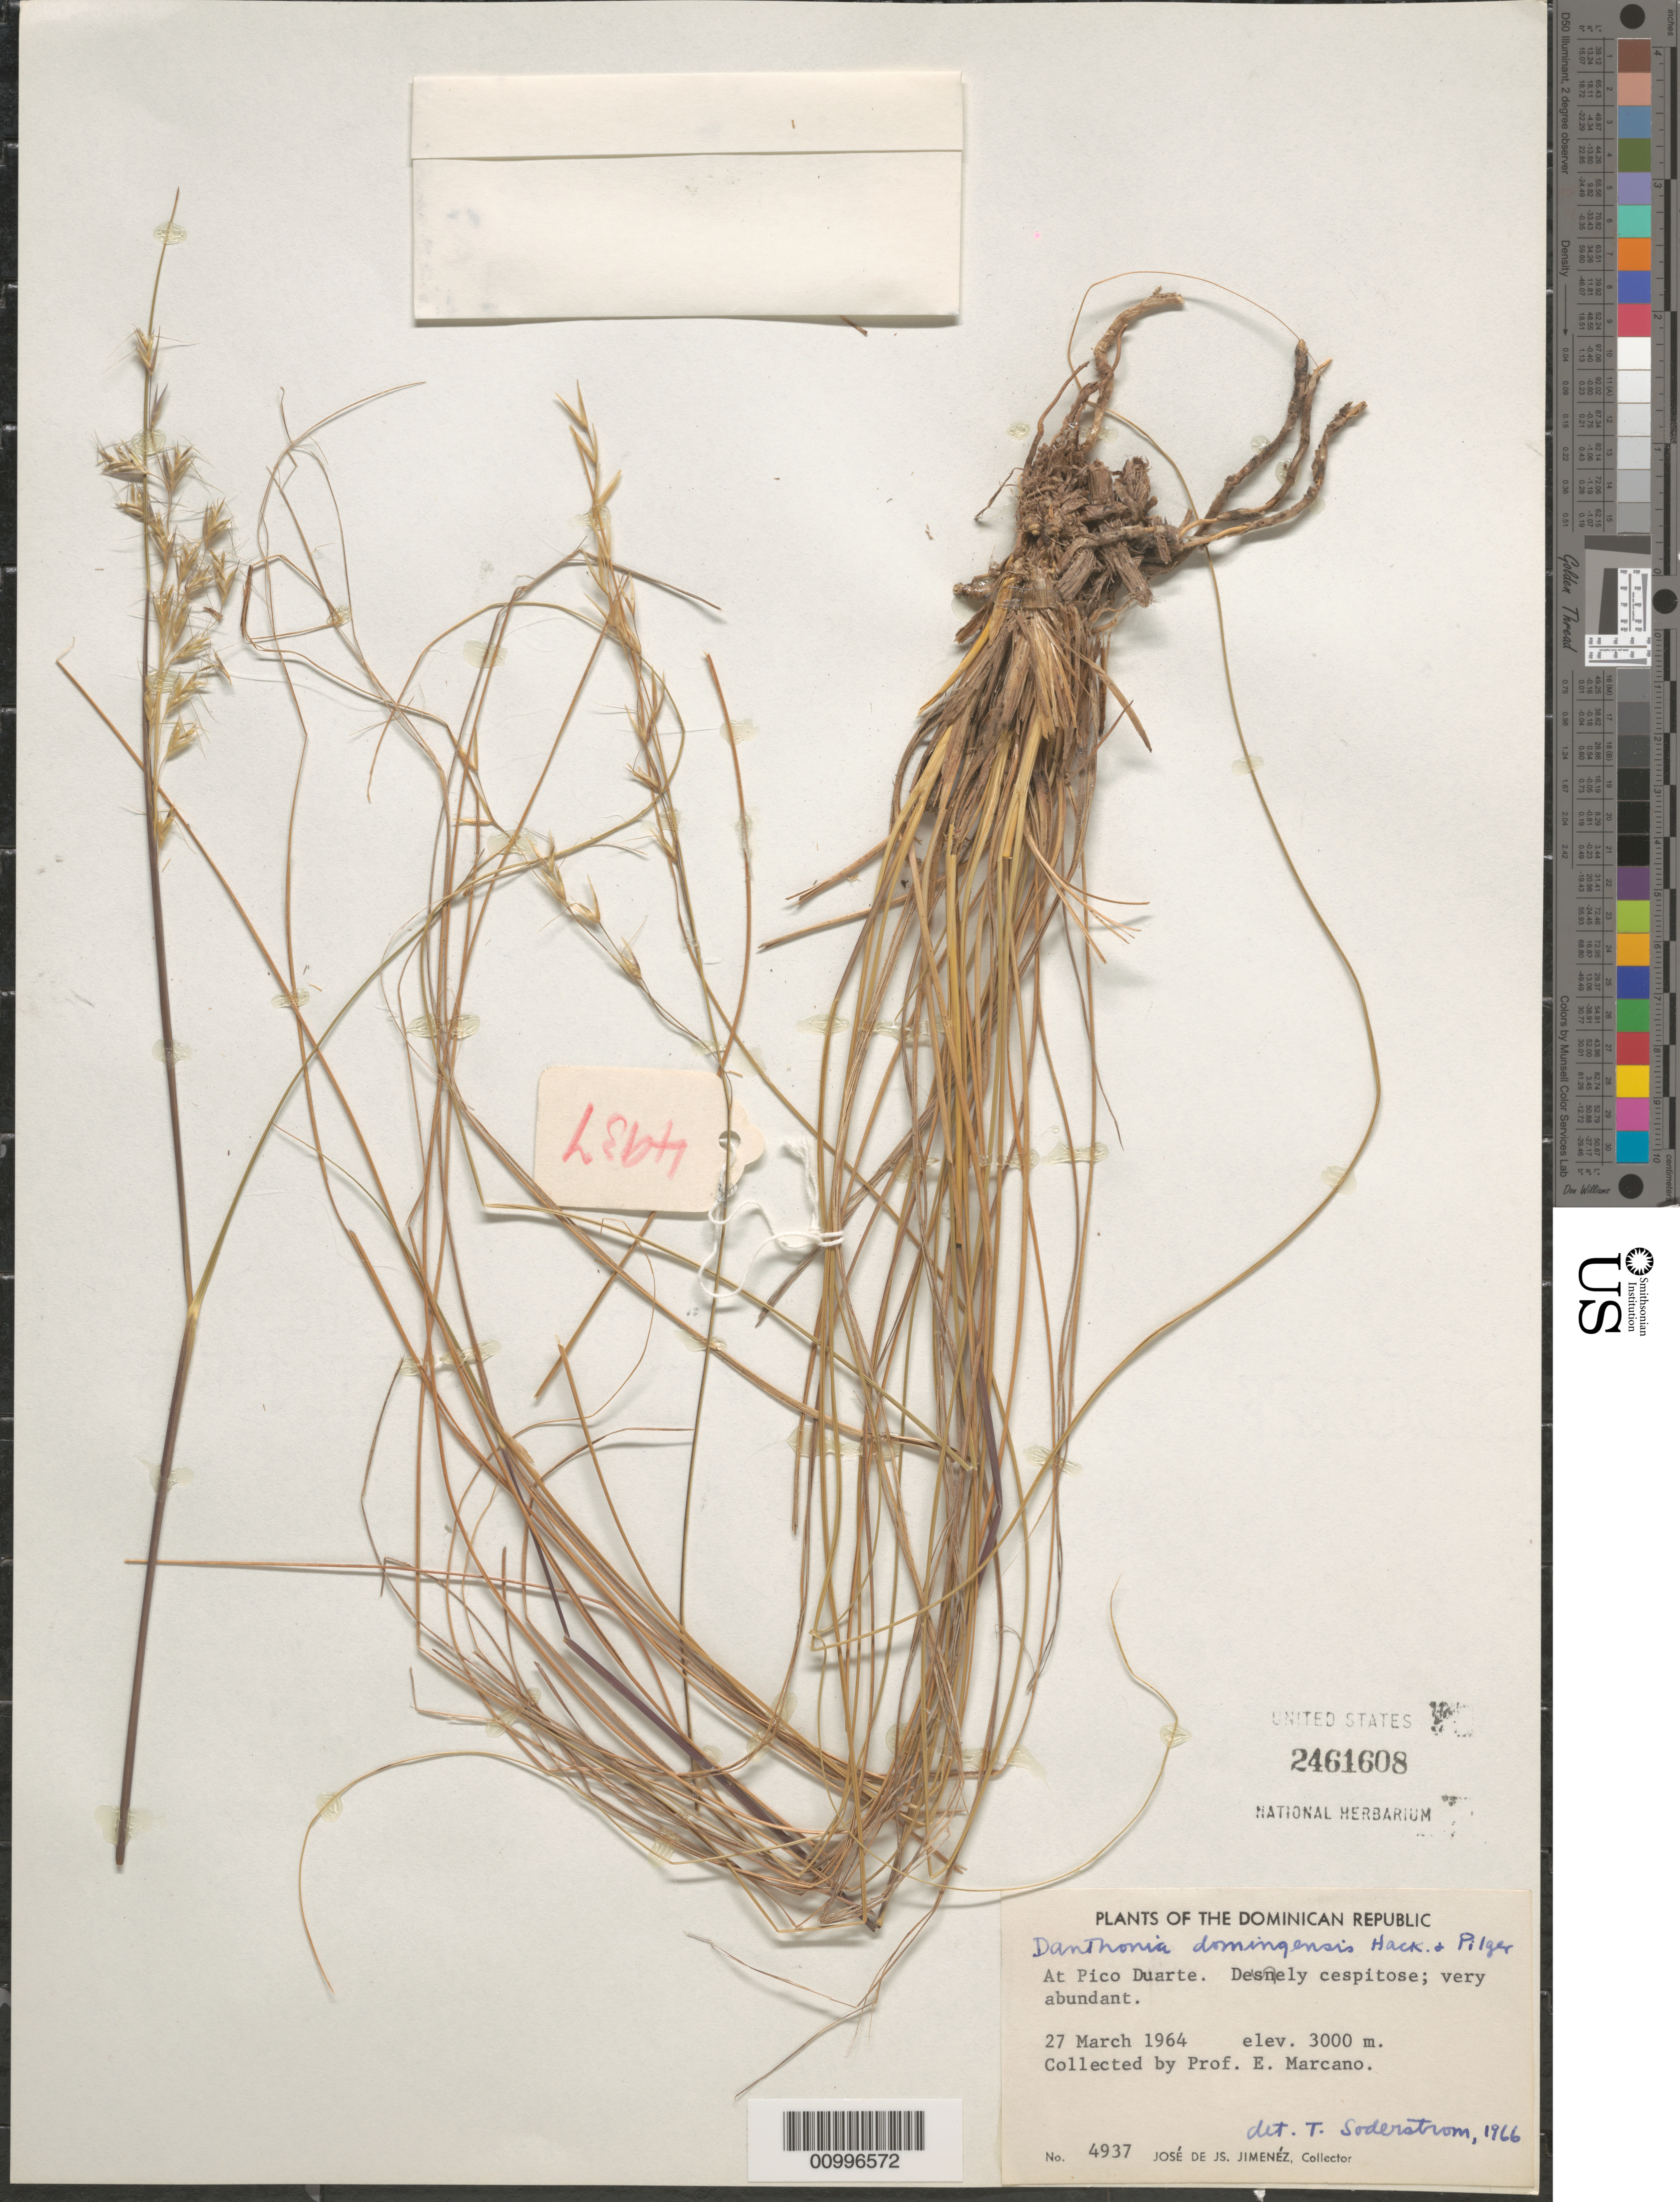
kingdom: Plantae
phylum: Tracheophyta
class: Liliopsida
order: Poales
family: Poaceae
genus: Danthonia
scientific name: Danthonia domingensis subsp. domingensis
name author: Hack. & Pilg.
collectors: E. J. Marcano F.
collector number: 4937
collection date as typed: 27 Mar 1964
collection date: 1964-03-27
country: Dominican Republic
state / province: San Juan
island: Hispaniola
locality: At Pico Duarte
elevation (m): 3000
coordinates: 0 N, 0 E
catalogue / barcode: US 2461608